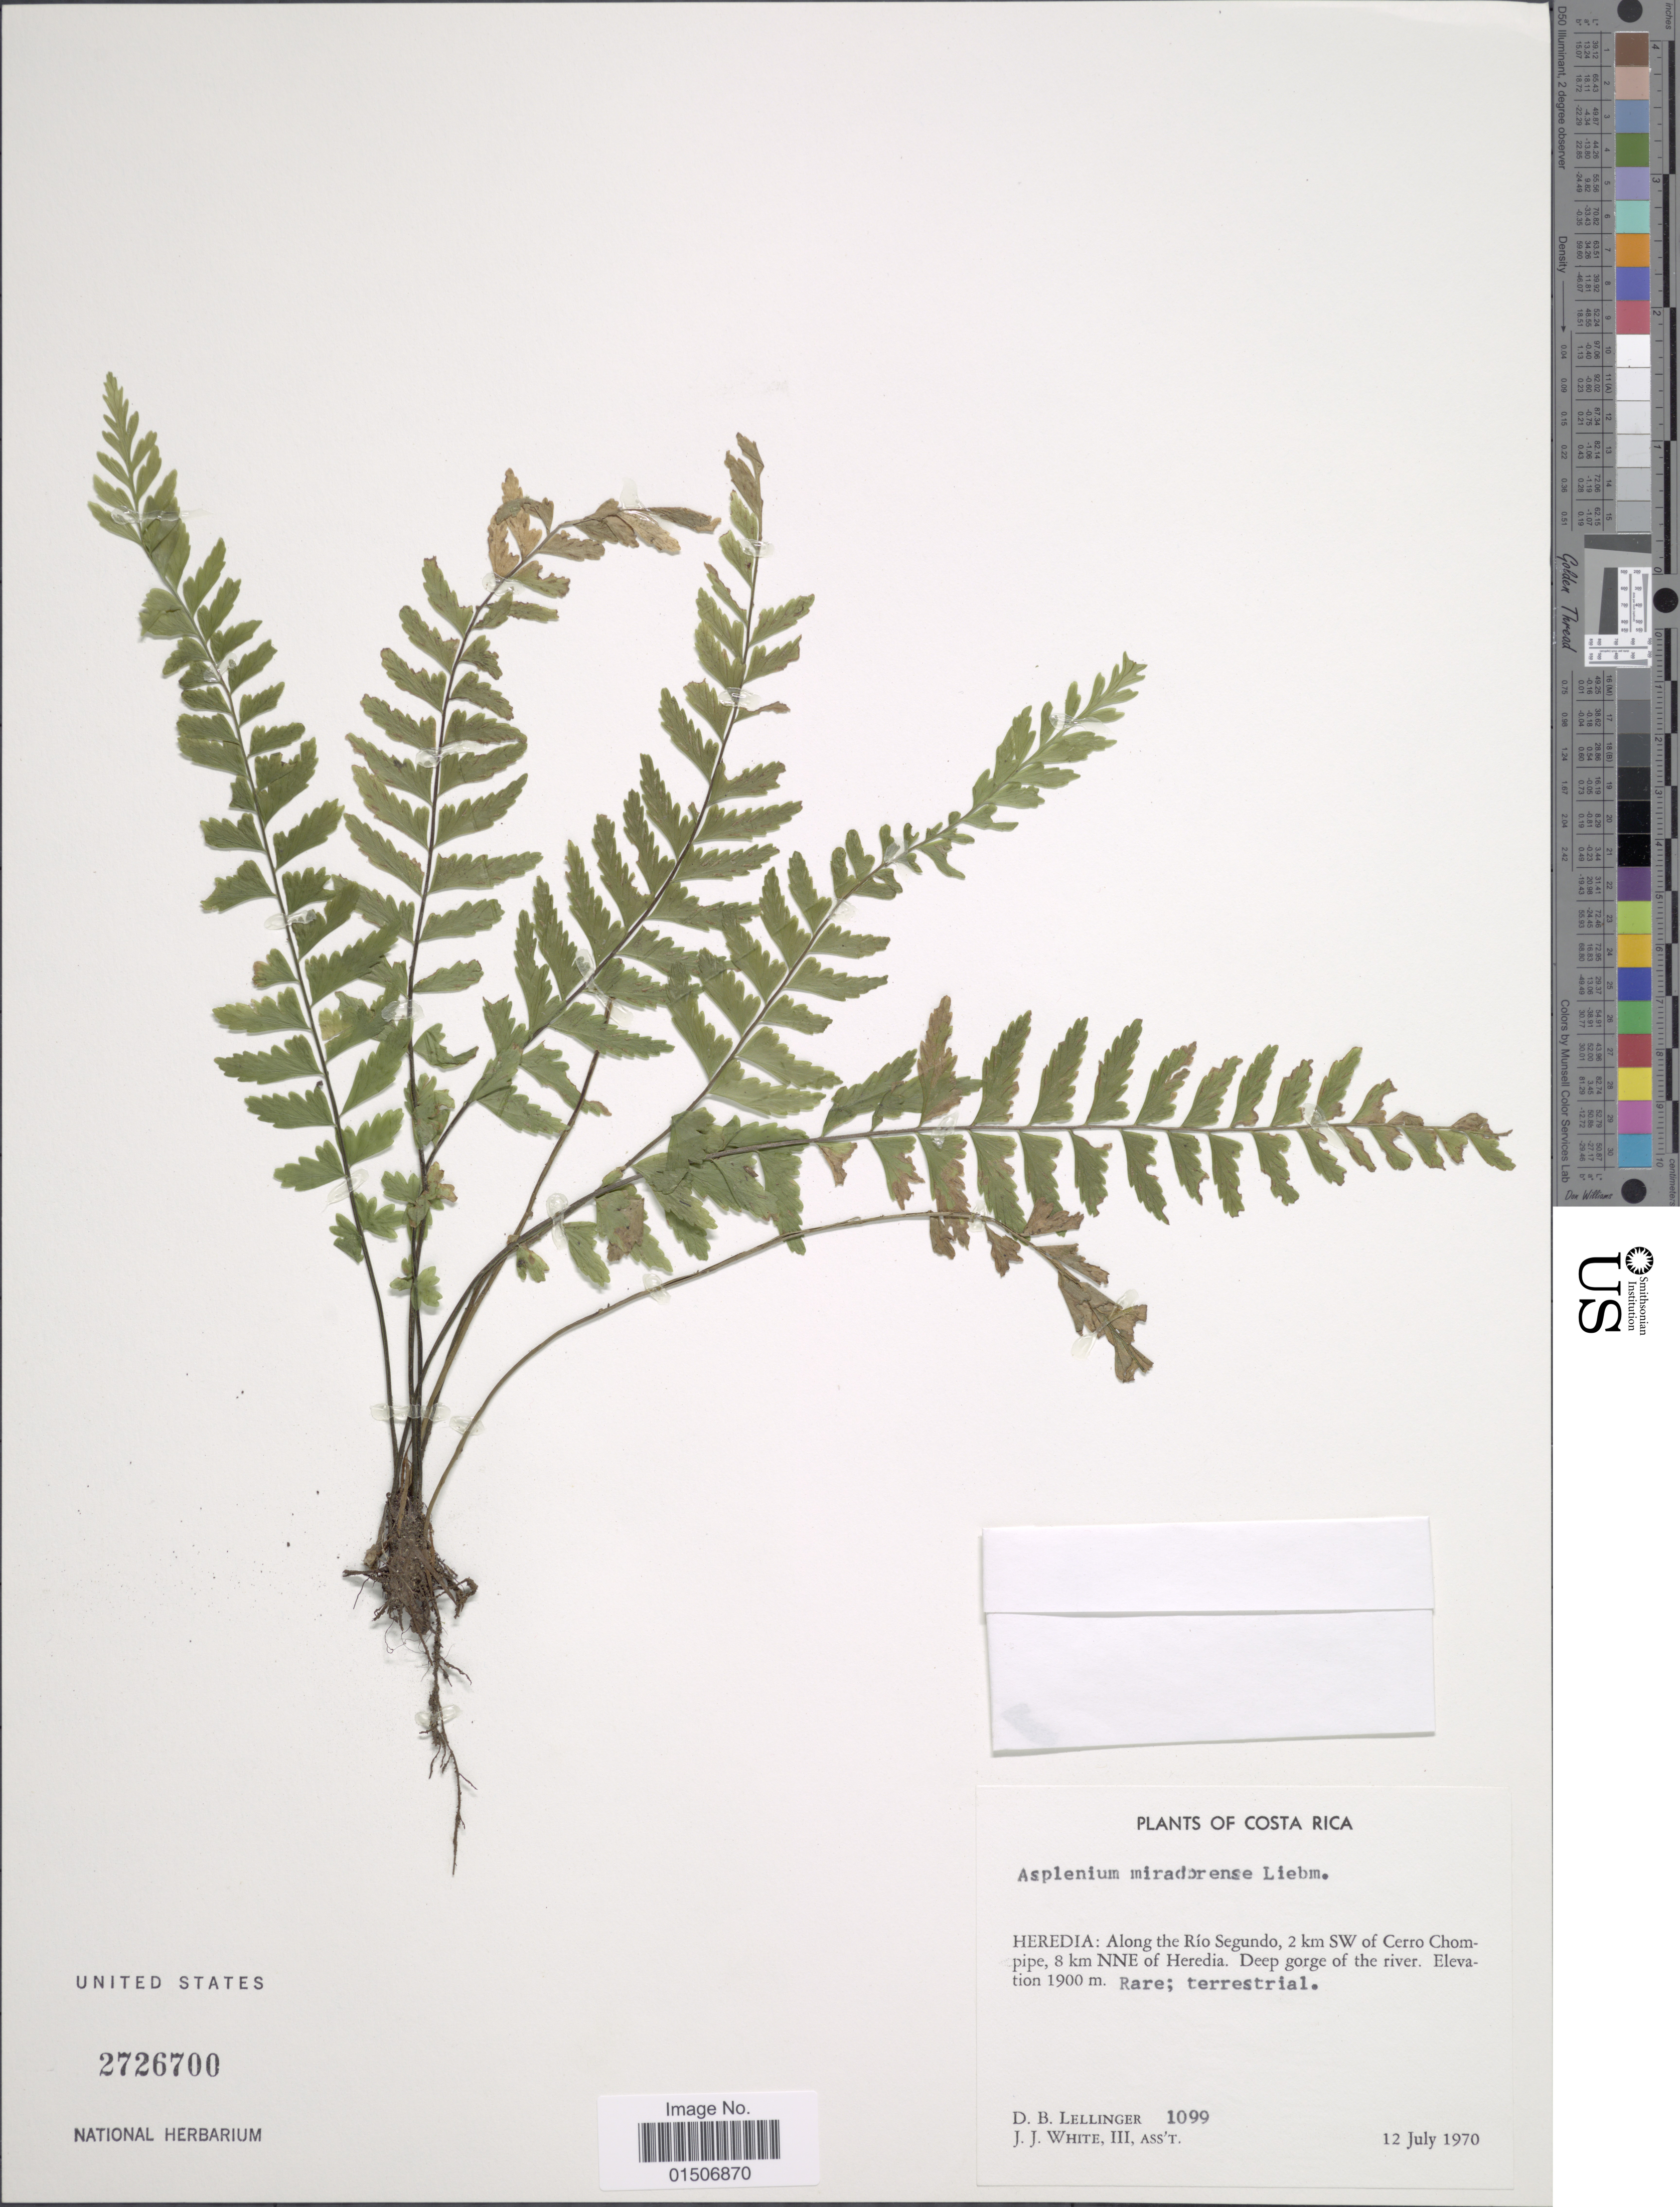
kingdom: Plantae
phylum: Tracheophyta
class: Polypodiopsida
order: Polypodiales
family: Aspleniaceae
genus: Asplenium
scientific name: Asplenium miradorense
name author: Liebm.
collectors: D. B. Lellinger & J. J. White III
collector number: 1099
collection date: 1970-07-12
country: Costa Rica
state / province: Heredia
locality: Along the Río Segundo, 2 km SW of Cerro Chompipe, 8 km NNE of Heredia. Deep gorge of the river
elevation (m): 1900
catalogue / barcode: US 2726700